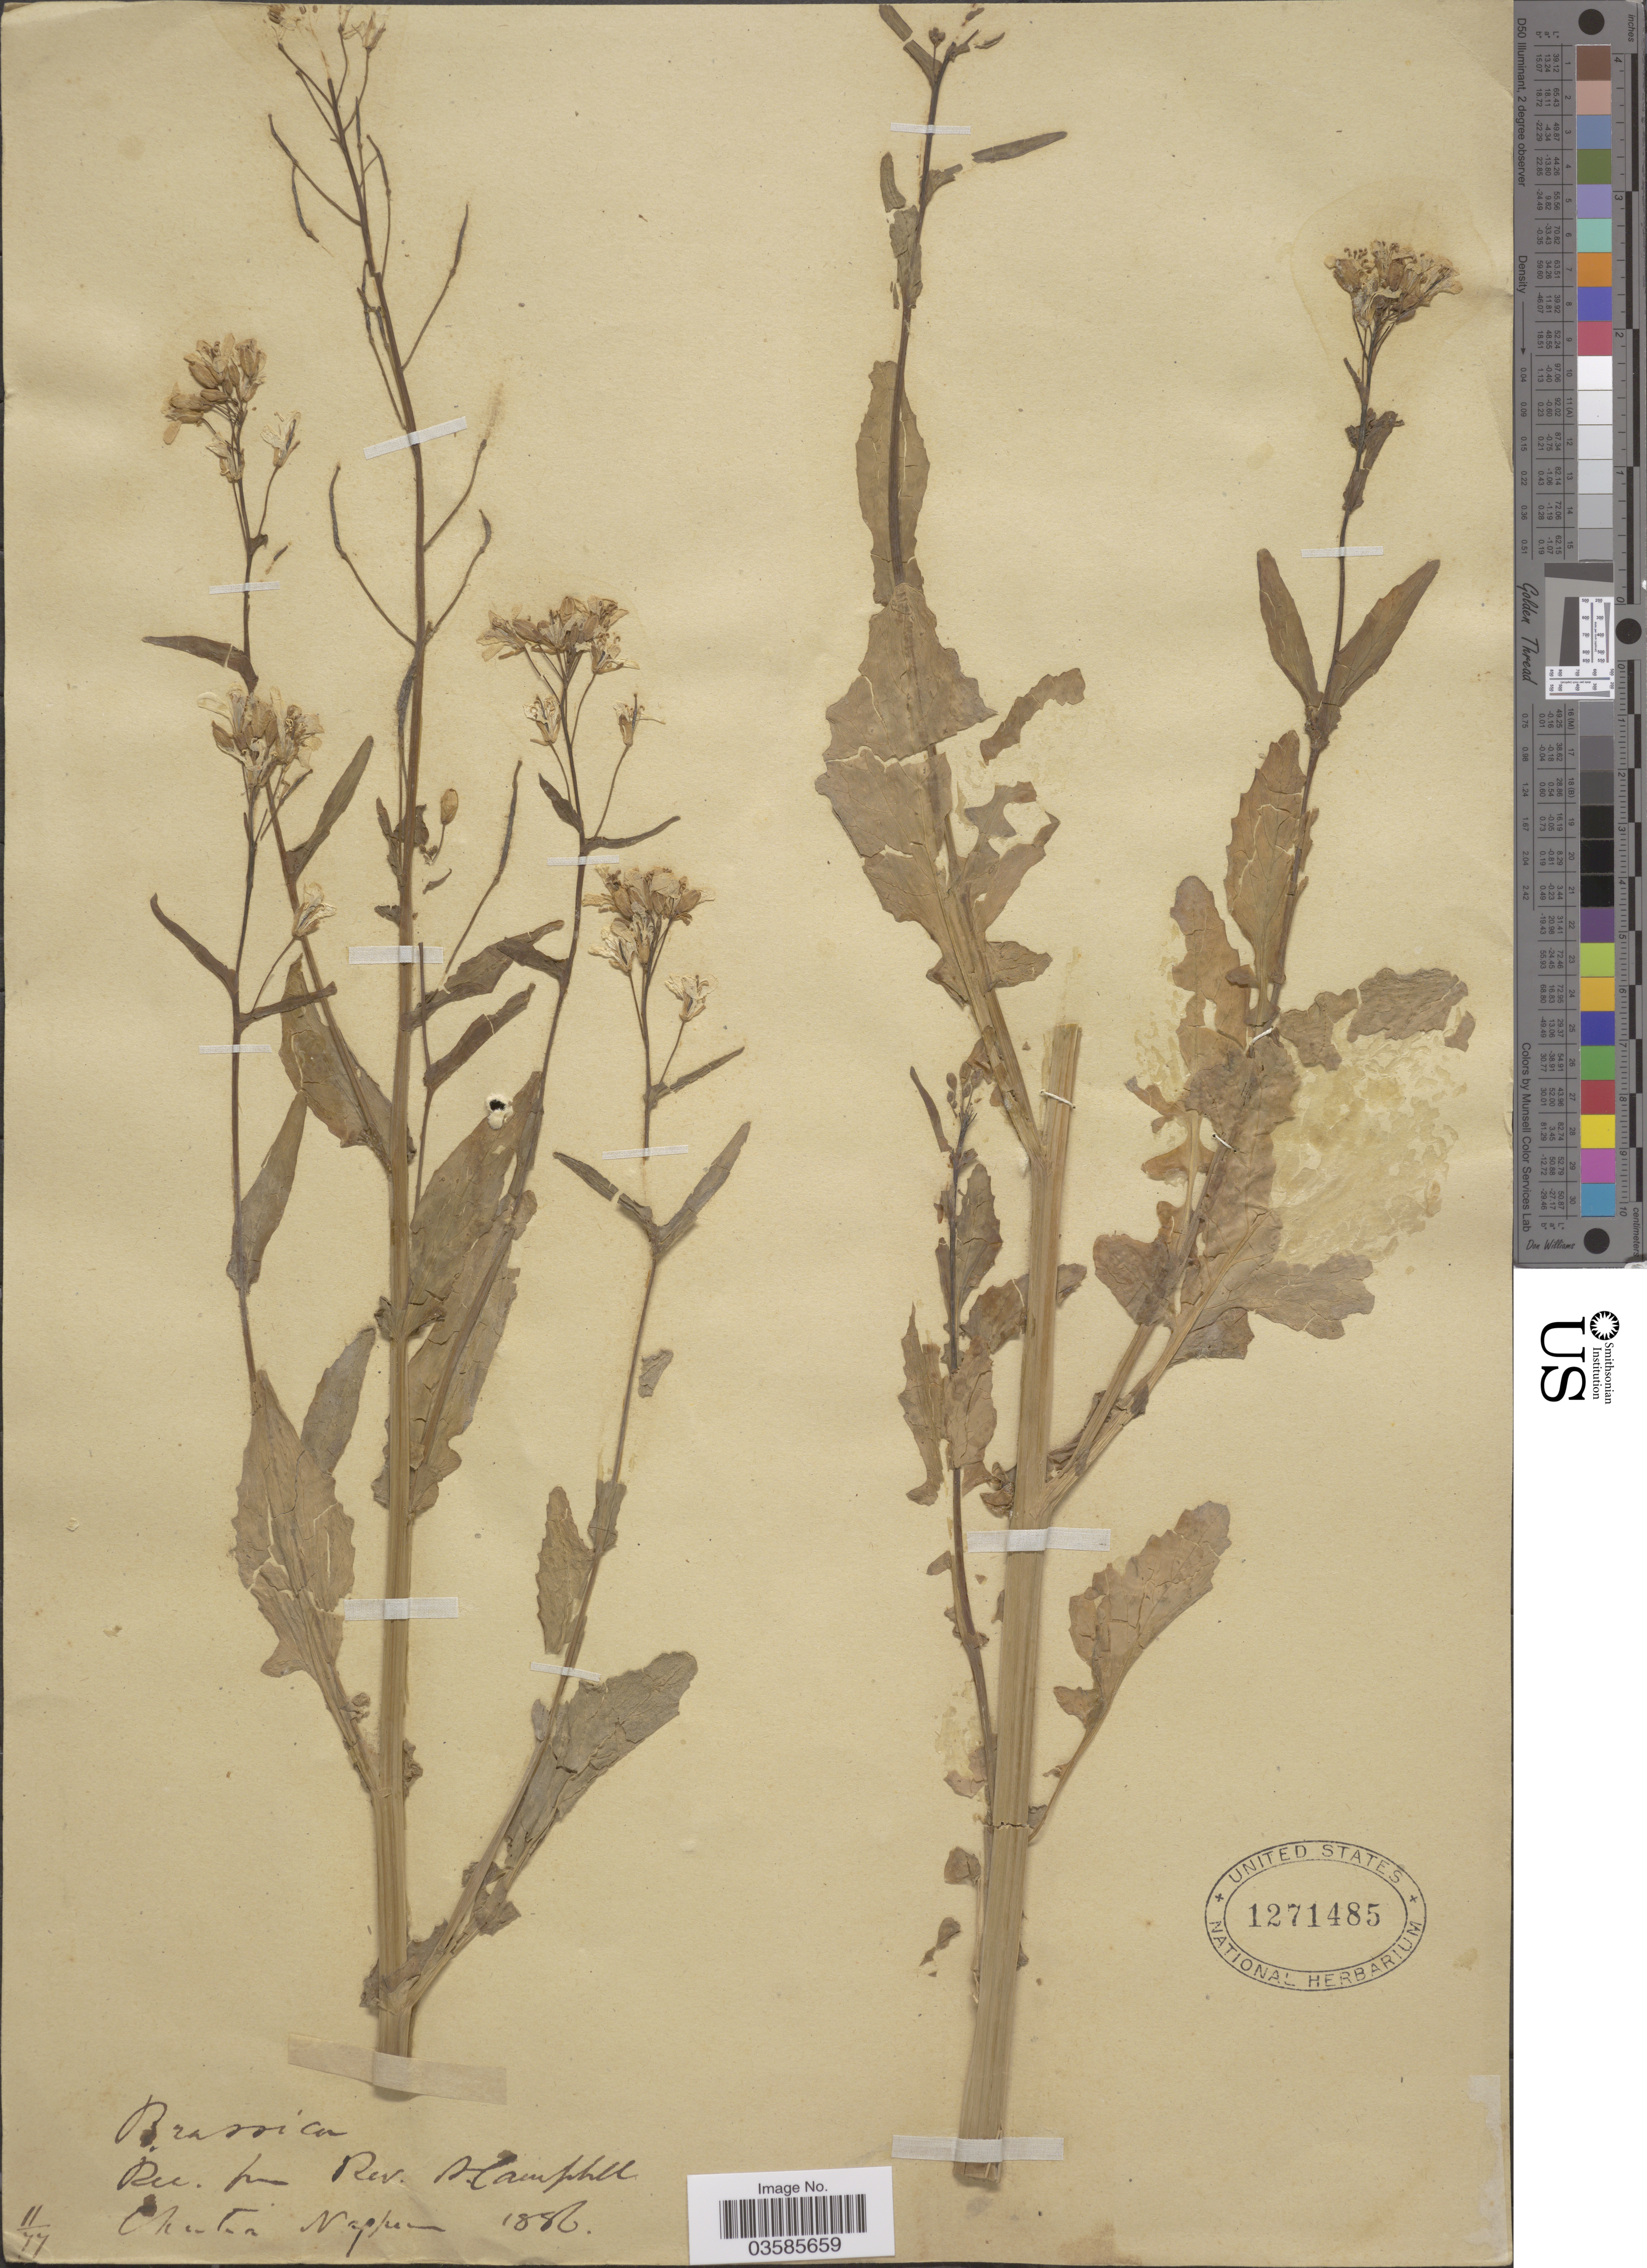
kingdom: Plantae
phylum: Tracheophyta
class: Magnoliopsida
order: Brassicales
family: Brassicaceae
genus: Brassica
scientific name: Brassica sp.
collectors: S. Campbell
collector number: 11/77?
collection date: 1886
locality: Chintra Nappu. [interpreted] [unsure placement]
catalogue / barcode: US 1271485